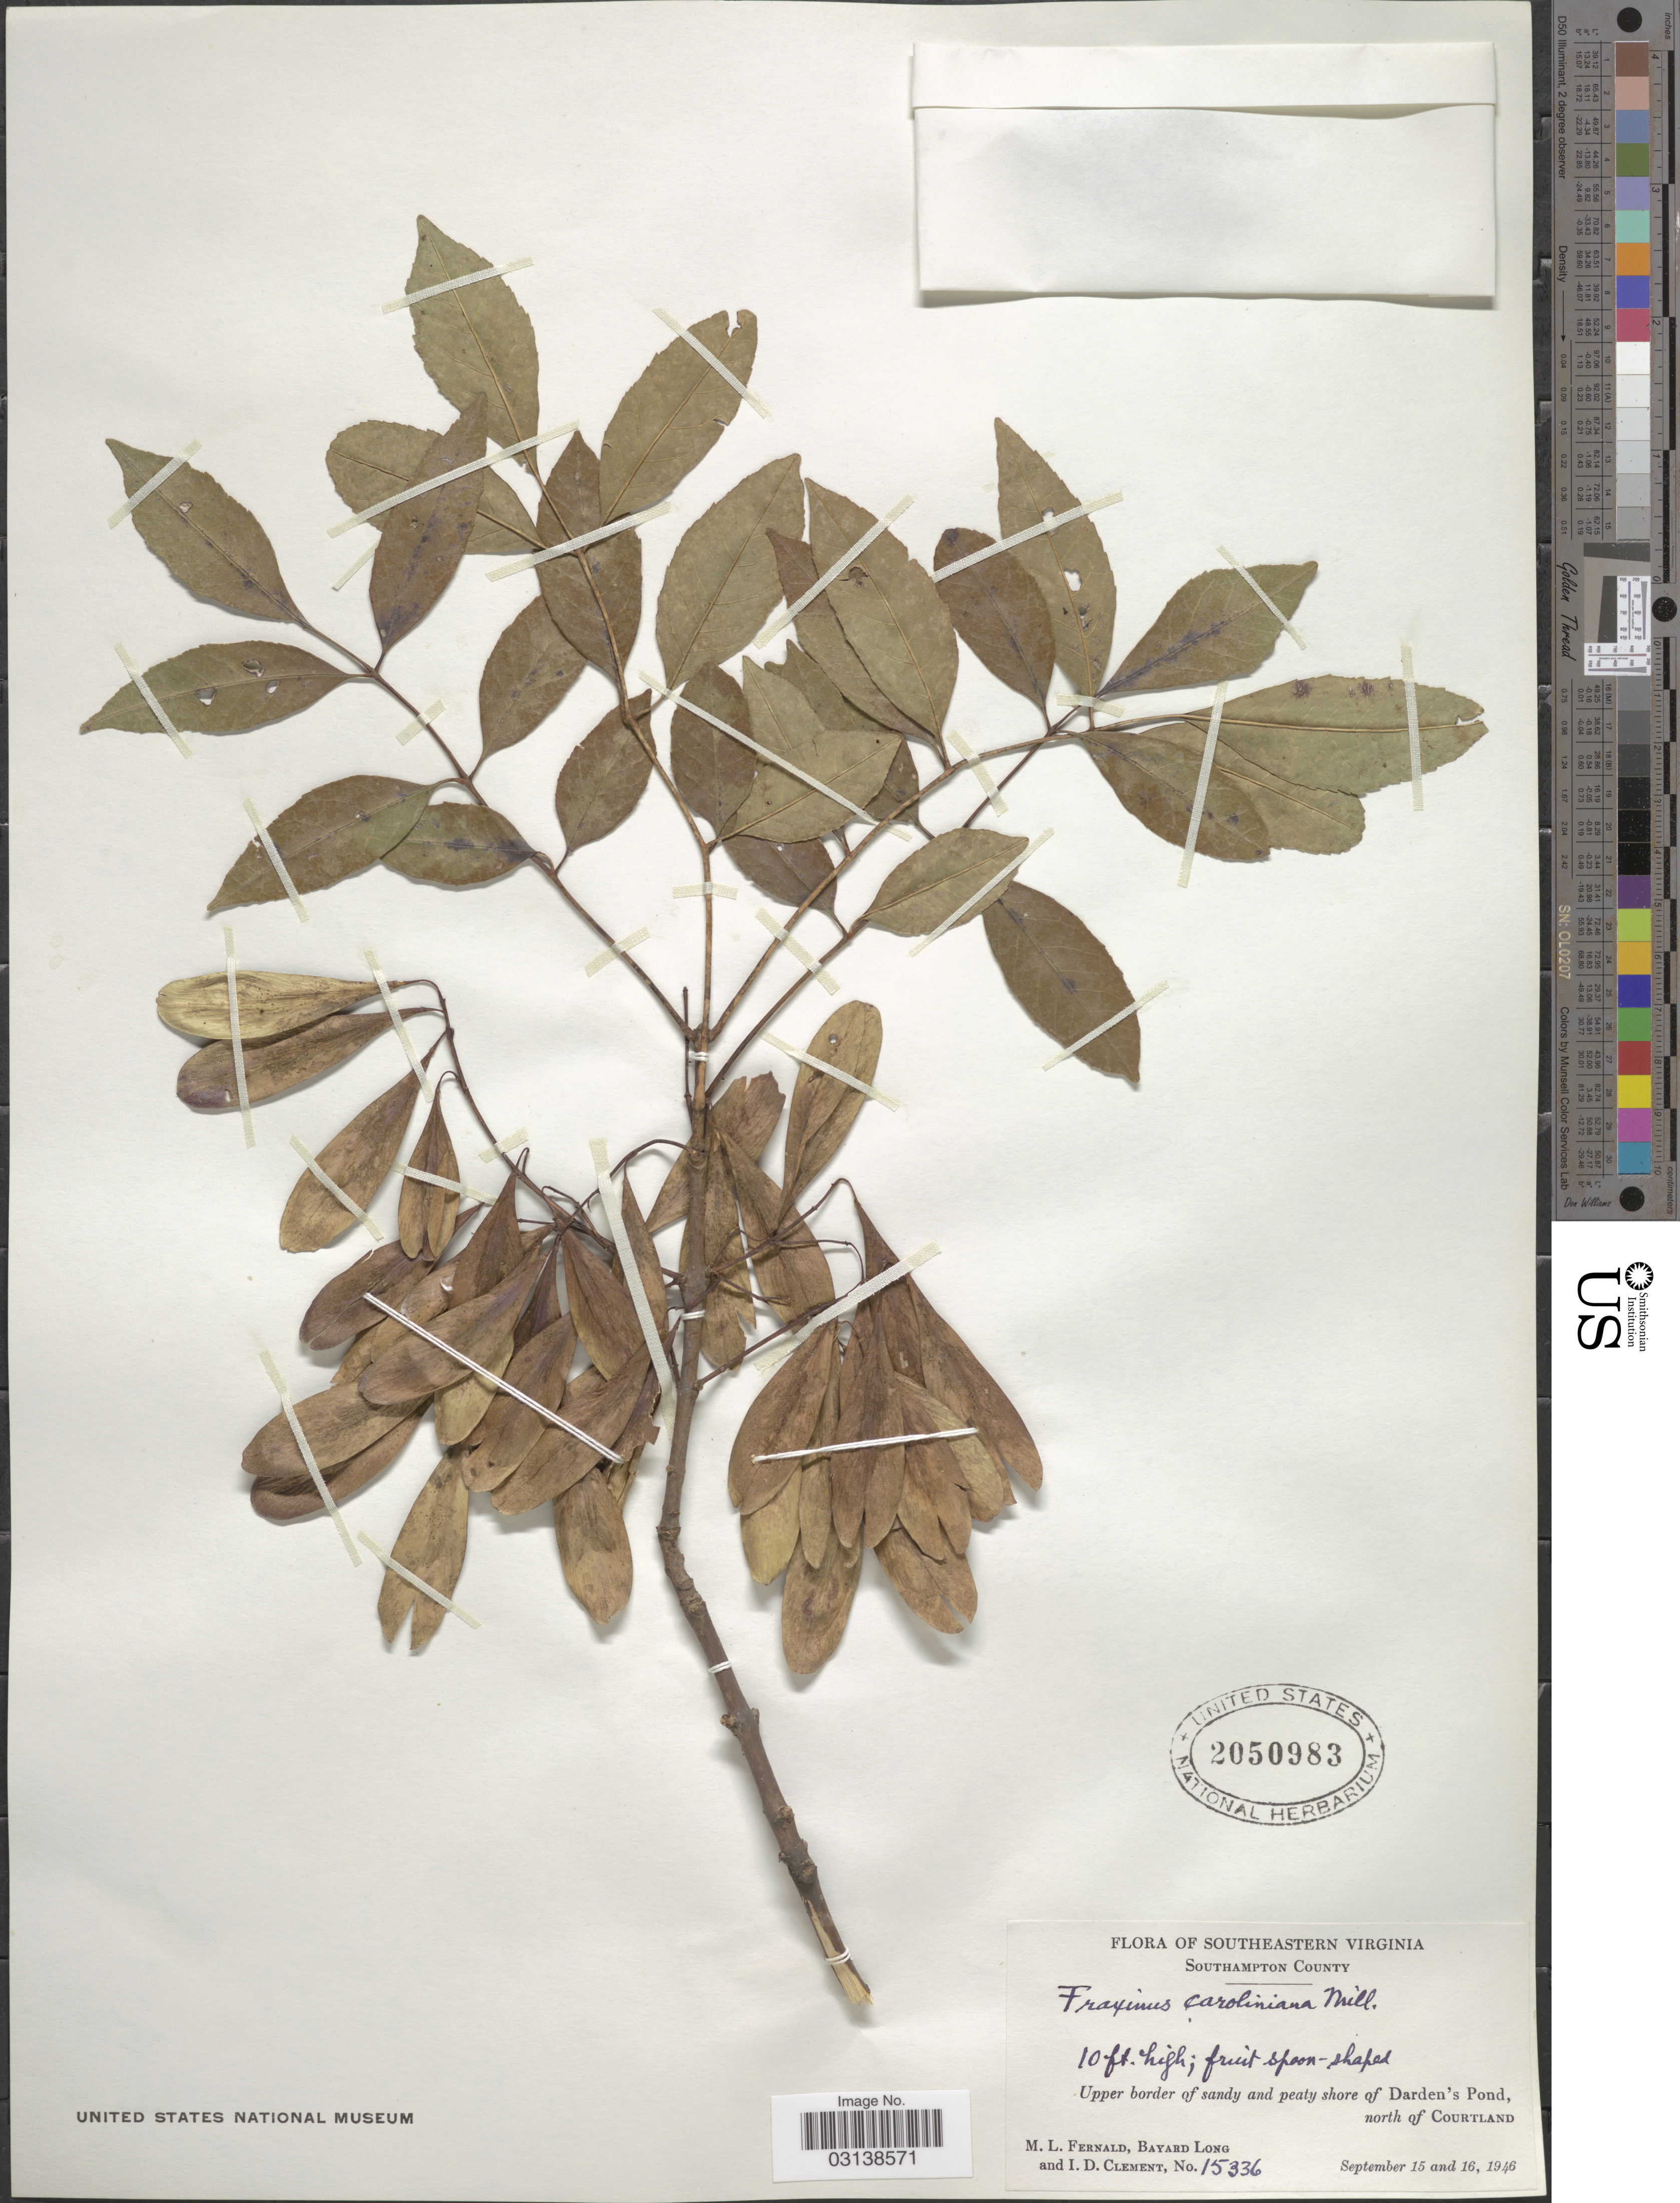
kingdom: Plantae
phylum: Tracheophyta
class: Magnoliopsida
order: Lamiales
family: Oleaceae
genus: Fraxinus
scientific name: Fraxinus caroliniana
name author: Mill.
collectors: M. L. Fernald, B. Long & I. Clement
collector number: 15336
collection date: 1946-09-15/1946-09-16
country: United States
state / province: Virginia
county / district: Southampton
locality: Southeastern Virginia, Southampton County, Upper border of sandy and peaty shore of Darden's Pond, north of Courtland.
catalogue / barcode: US 2050983